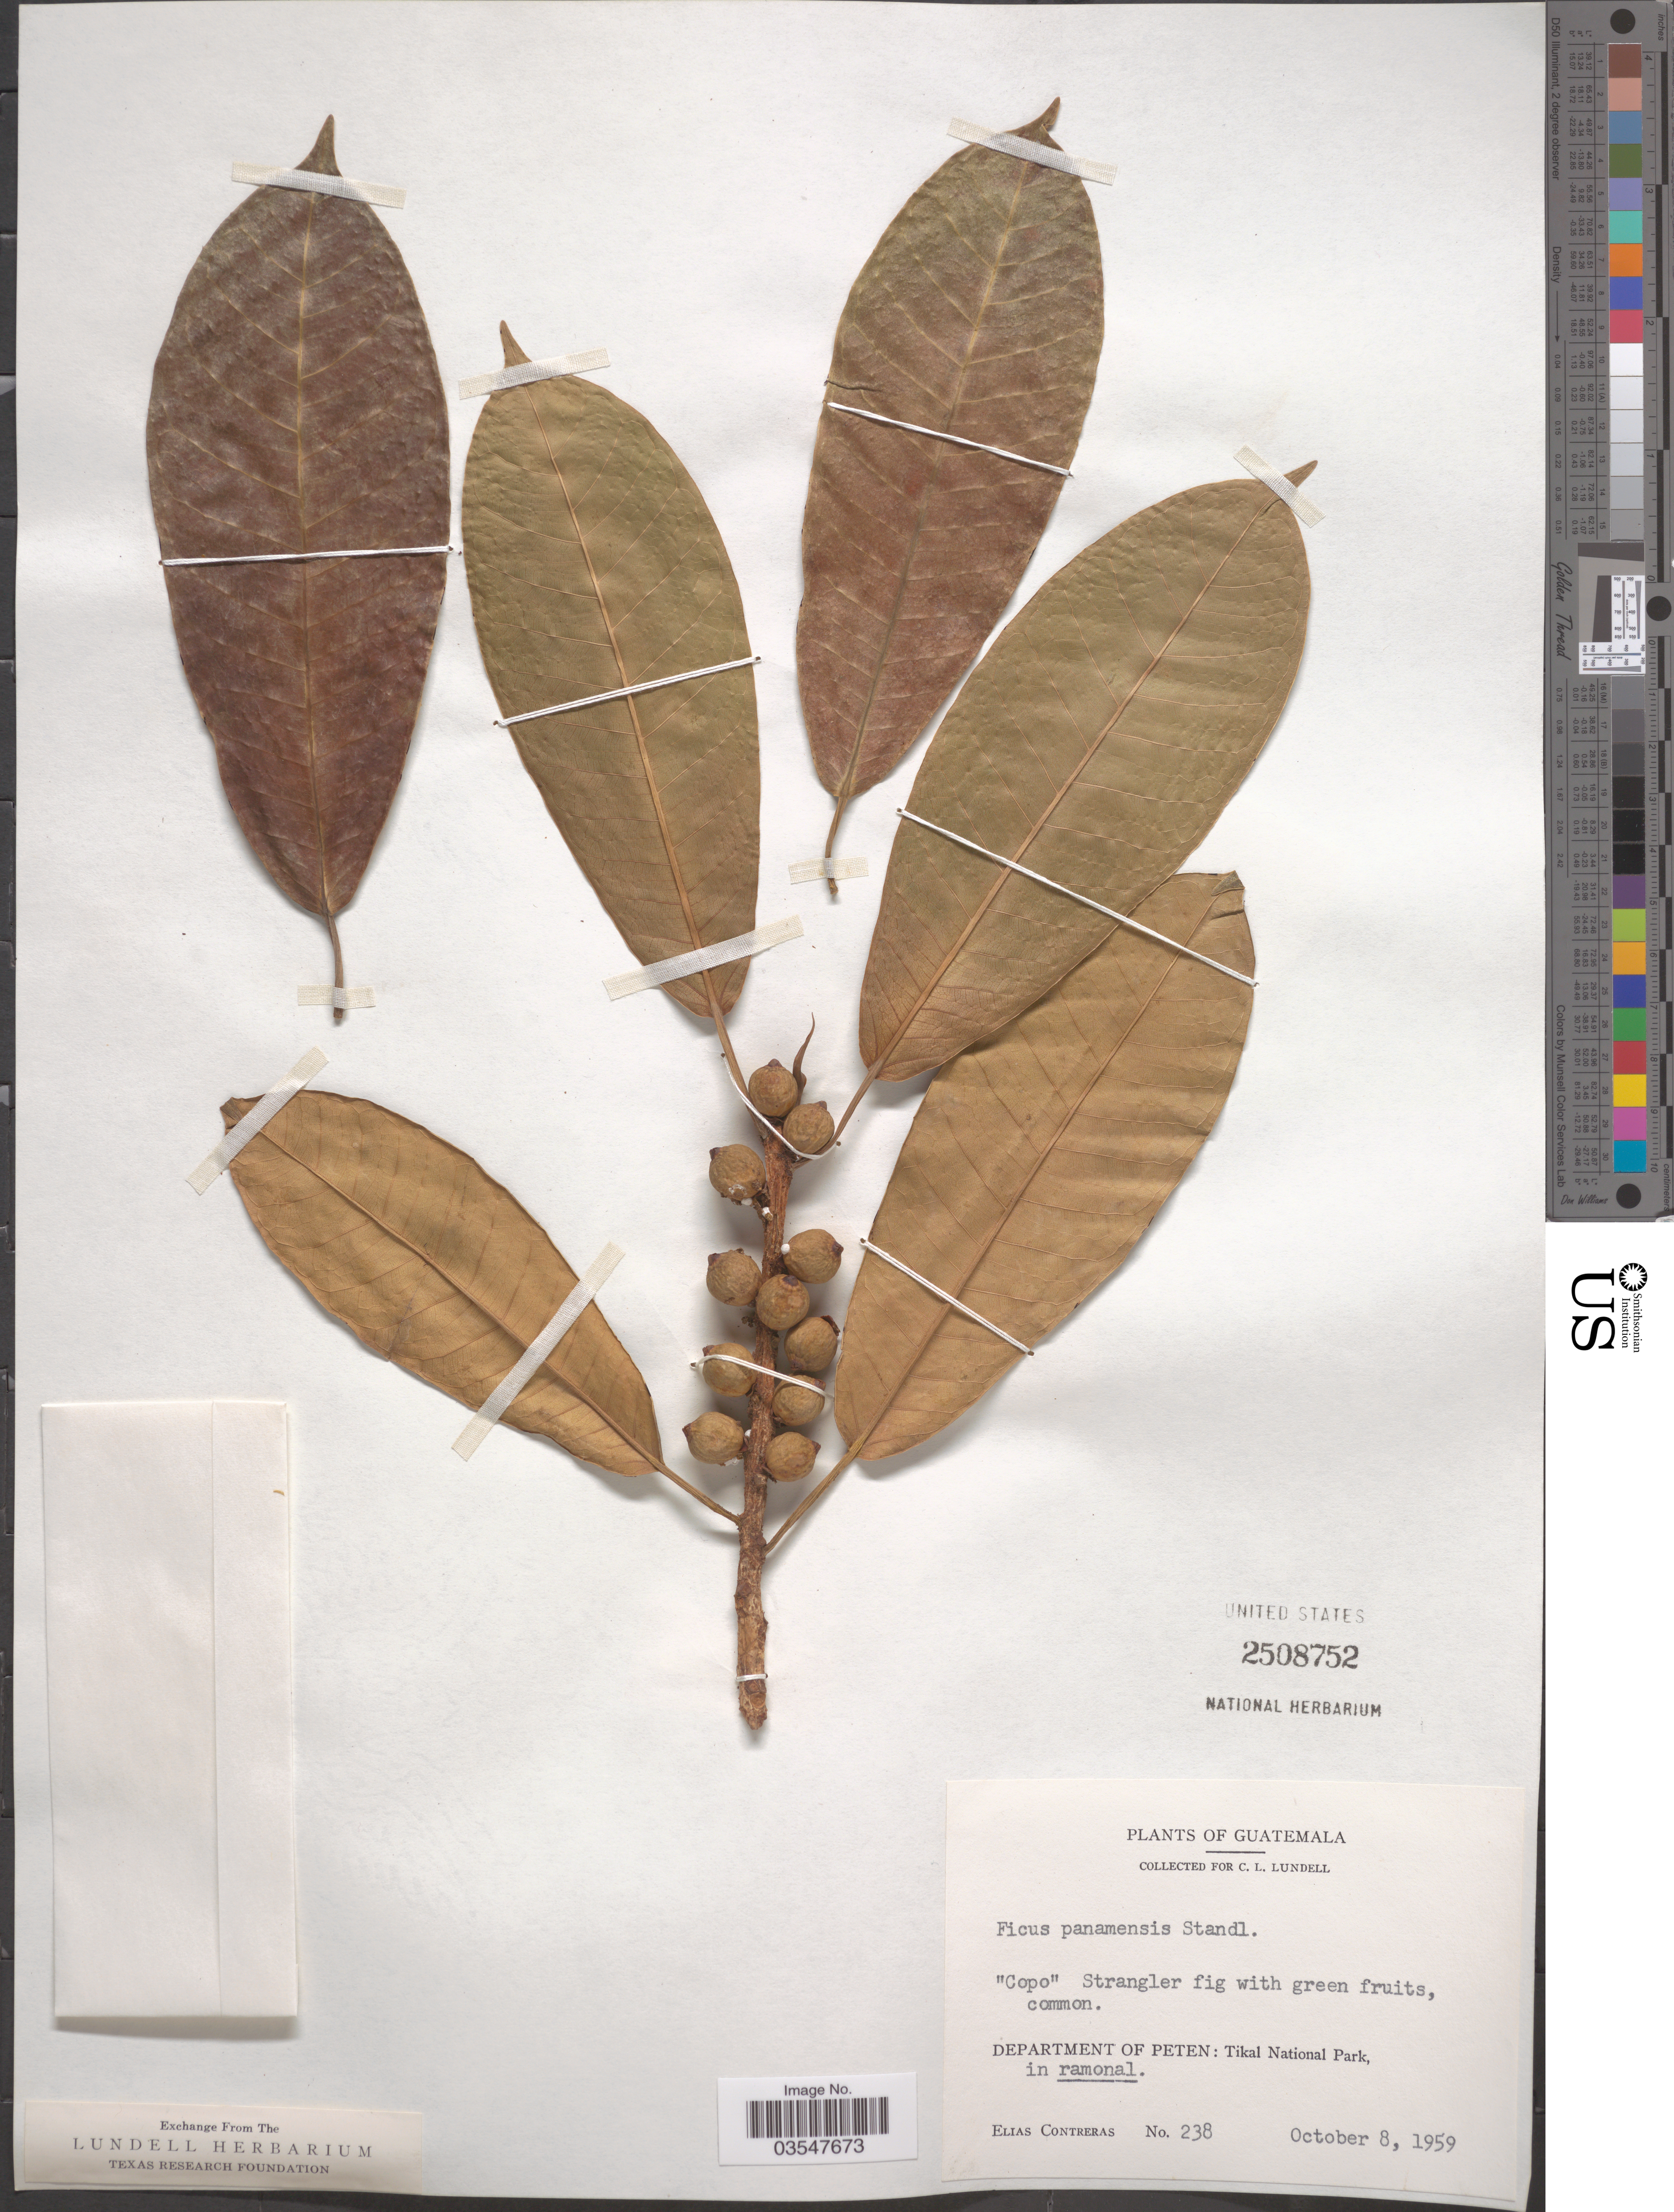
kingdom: Plantae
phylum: Tracheophyta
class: Magnoliopsida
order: Rosales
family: Moraceae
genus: Ficus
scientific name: Ficus paraensis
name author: (Miq.) Miq.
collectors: E. Contreras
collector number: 238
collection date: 1959-10-08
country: Guatemala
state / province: El Peten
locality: Department of Peten: Tikal National Park.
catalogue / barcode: US 2508752